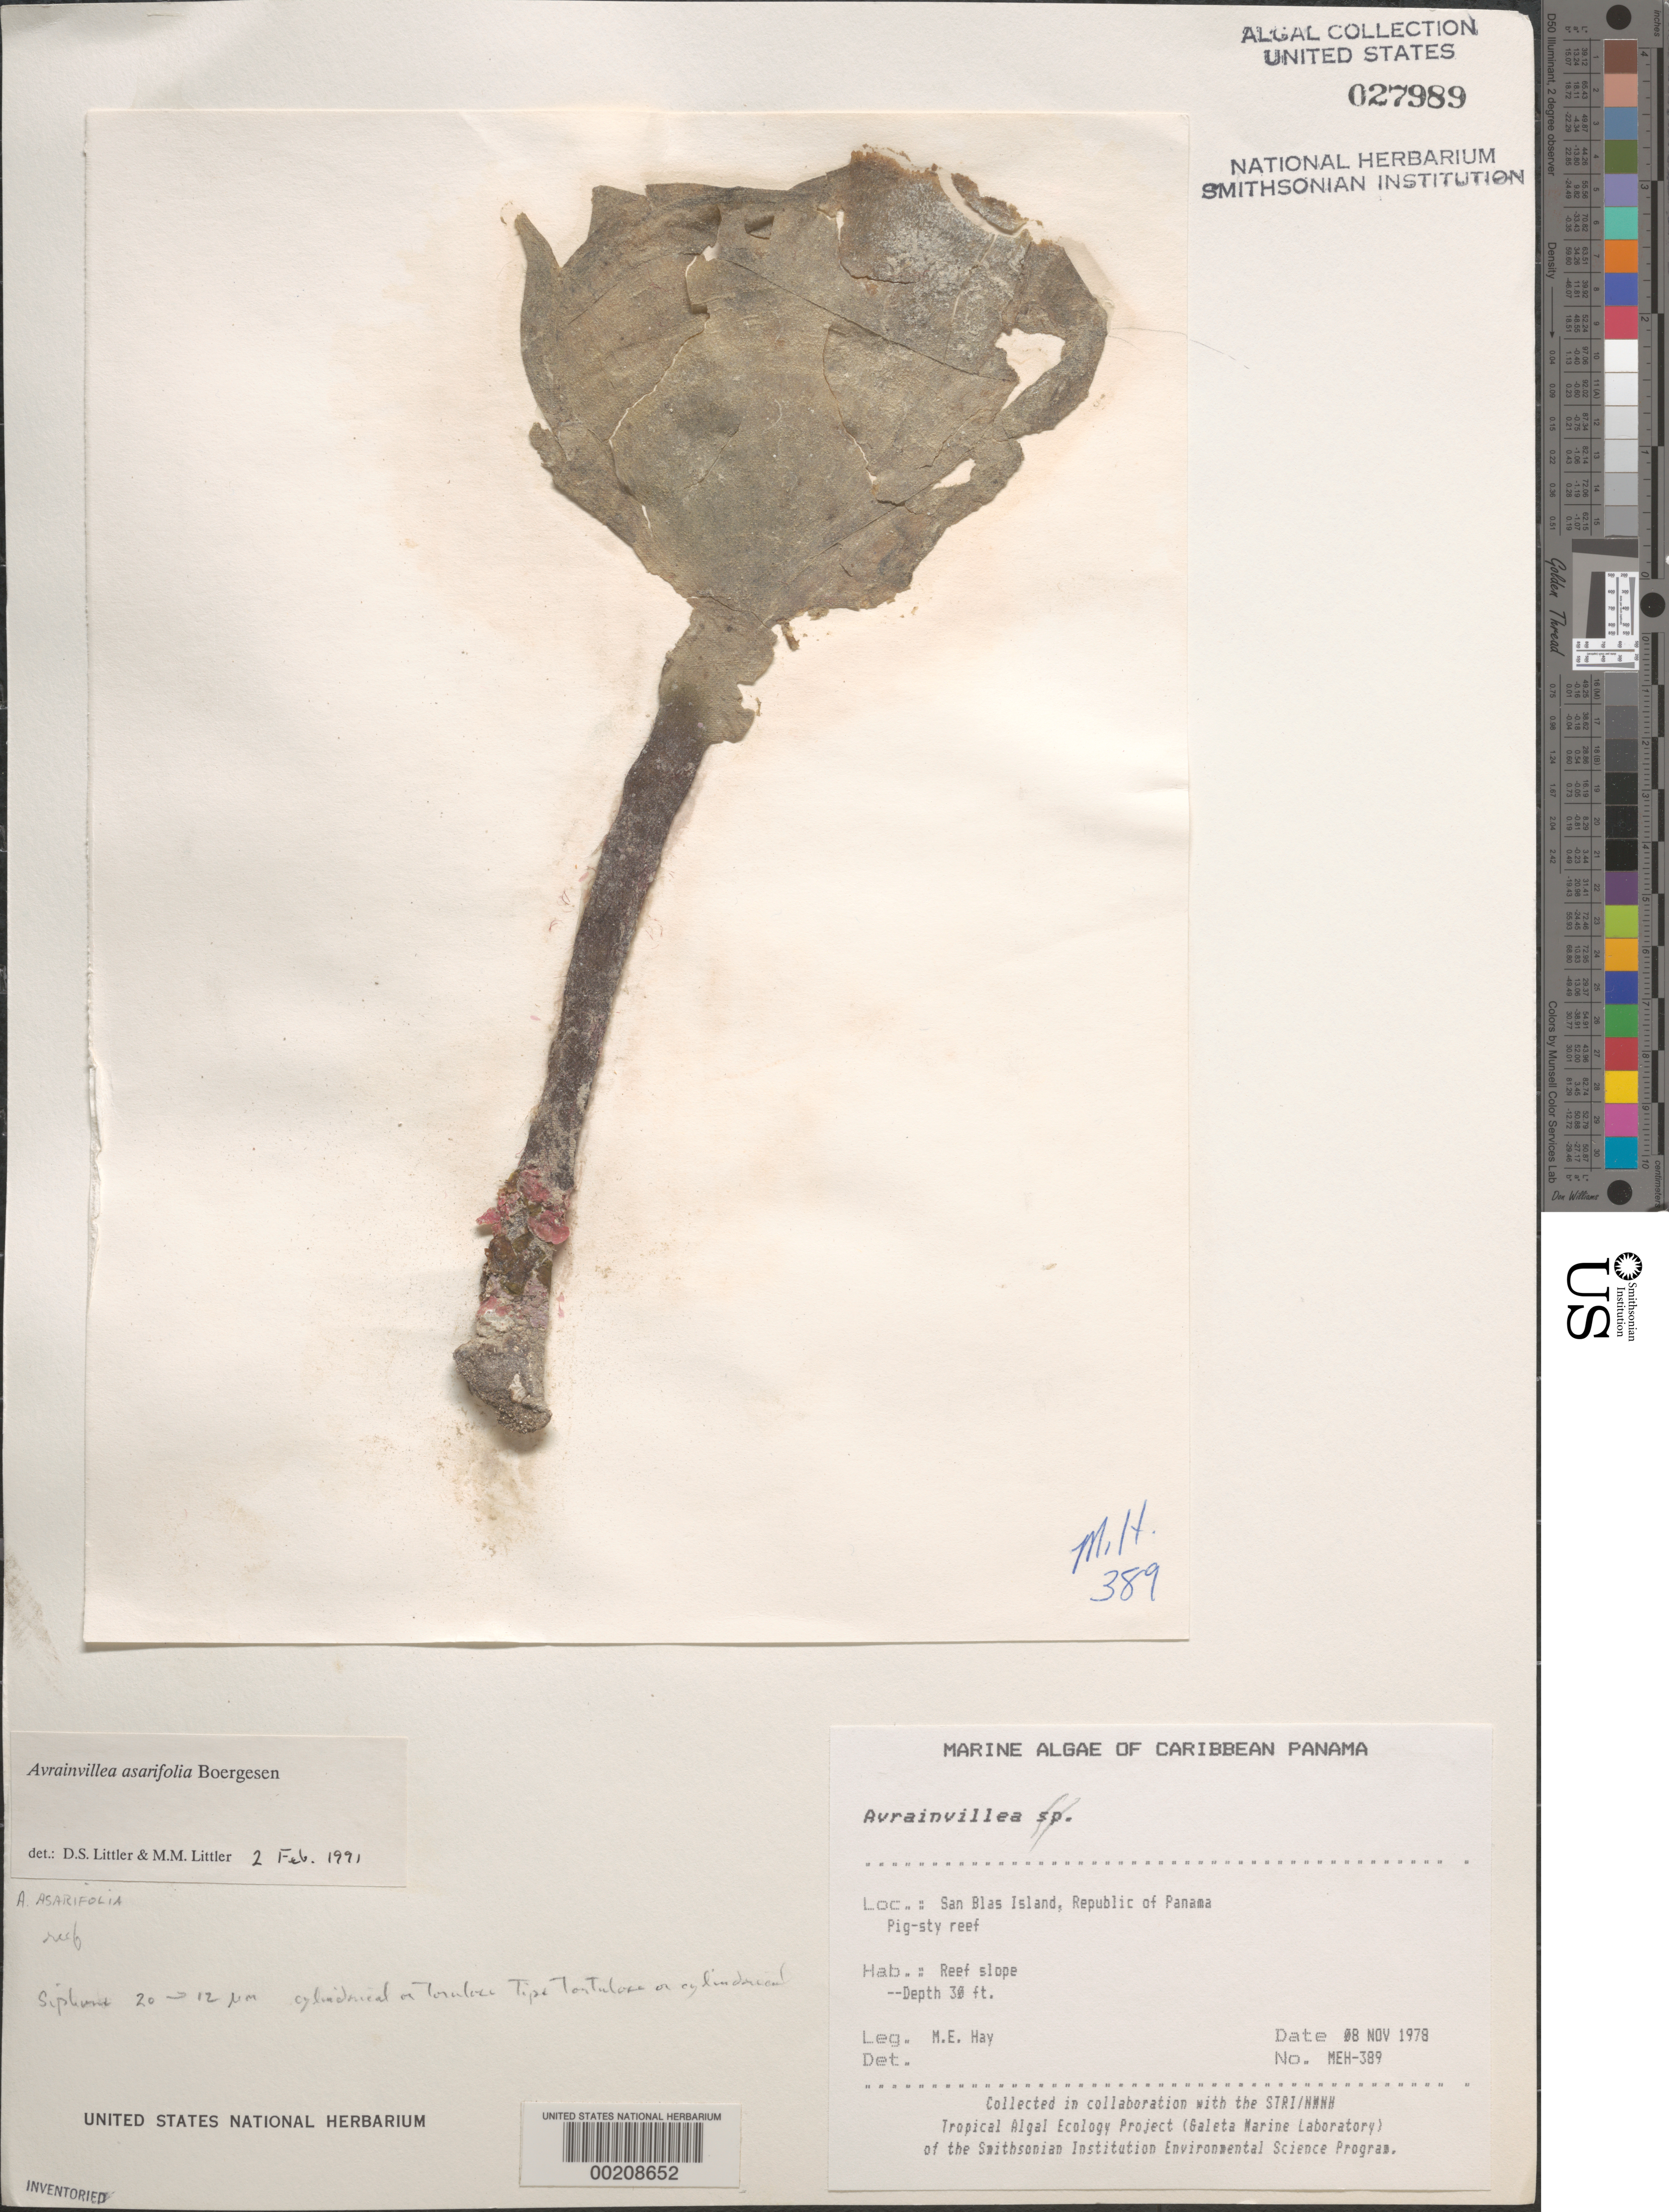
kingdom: Plantae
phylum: Chlorophyta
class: Ulvophyceae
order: Bryopsidales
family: Dichotomosiphonaceae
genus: Avrainvillea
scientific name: Avrainvillea asarifolia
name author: Børgesen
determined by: Littler, D. S.; Littler, M. M.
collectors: M. E. Hay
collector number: MEH-389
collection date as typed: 08 Nov 1978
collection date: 1978-11-08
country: Panama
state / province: Kuna Yala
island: San Blas Island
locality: Pigsty Reef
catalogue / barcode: US 27989